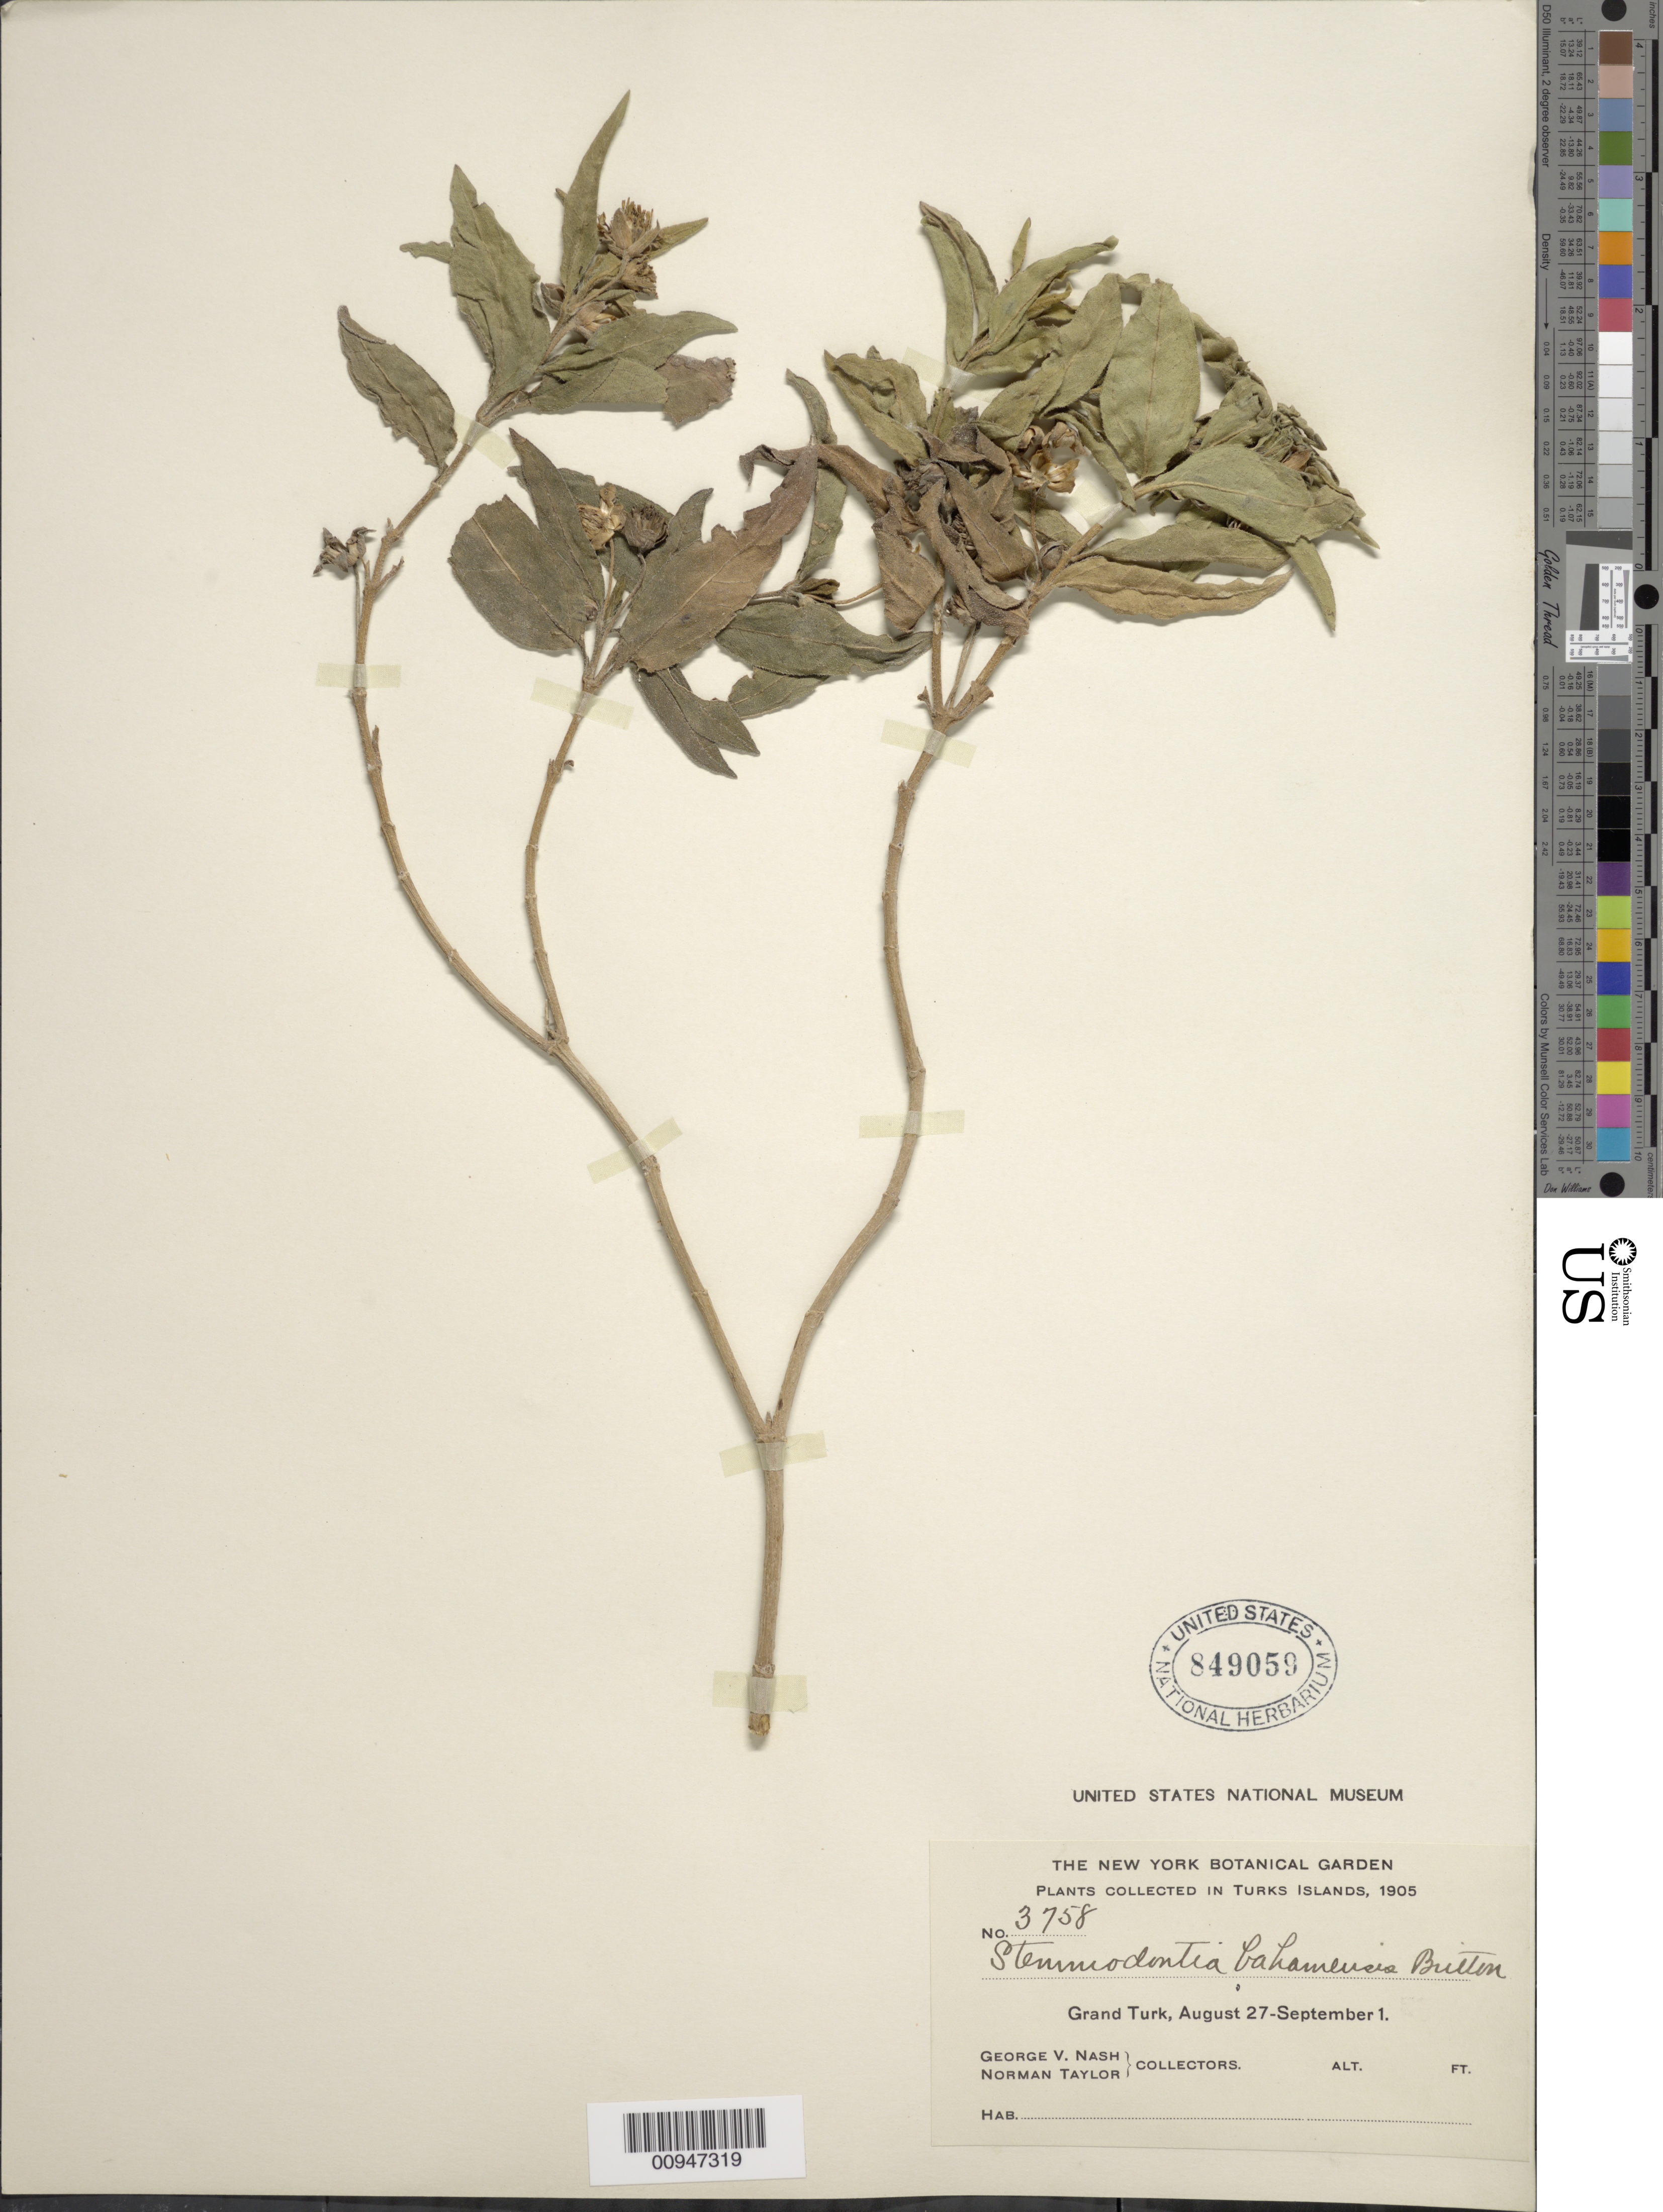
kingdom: Plantae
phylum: Tracheophyta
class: Magnoliopsida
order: Asterales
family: Asteraceae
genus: Wedelia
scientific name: Wedelia bahiensis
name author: H. Rob.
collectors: G. V. Nash & N. Taylor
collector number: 3758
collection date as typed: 27 Aug 1905 to 01 Sep 1905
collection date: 1905-08-27/1905-09-01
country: Turks and Caicos Islands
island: Grand Turk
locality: Grand Turk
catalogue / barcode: US 849059